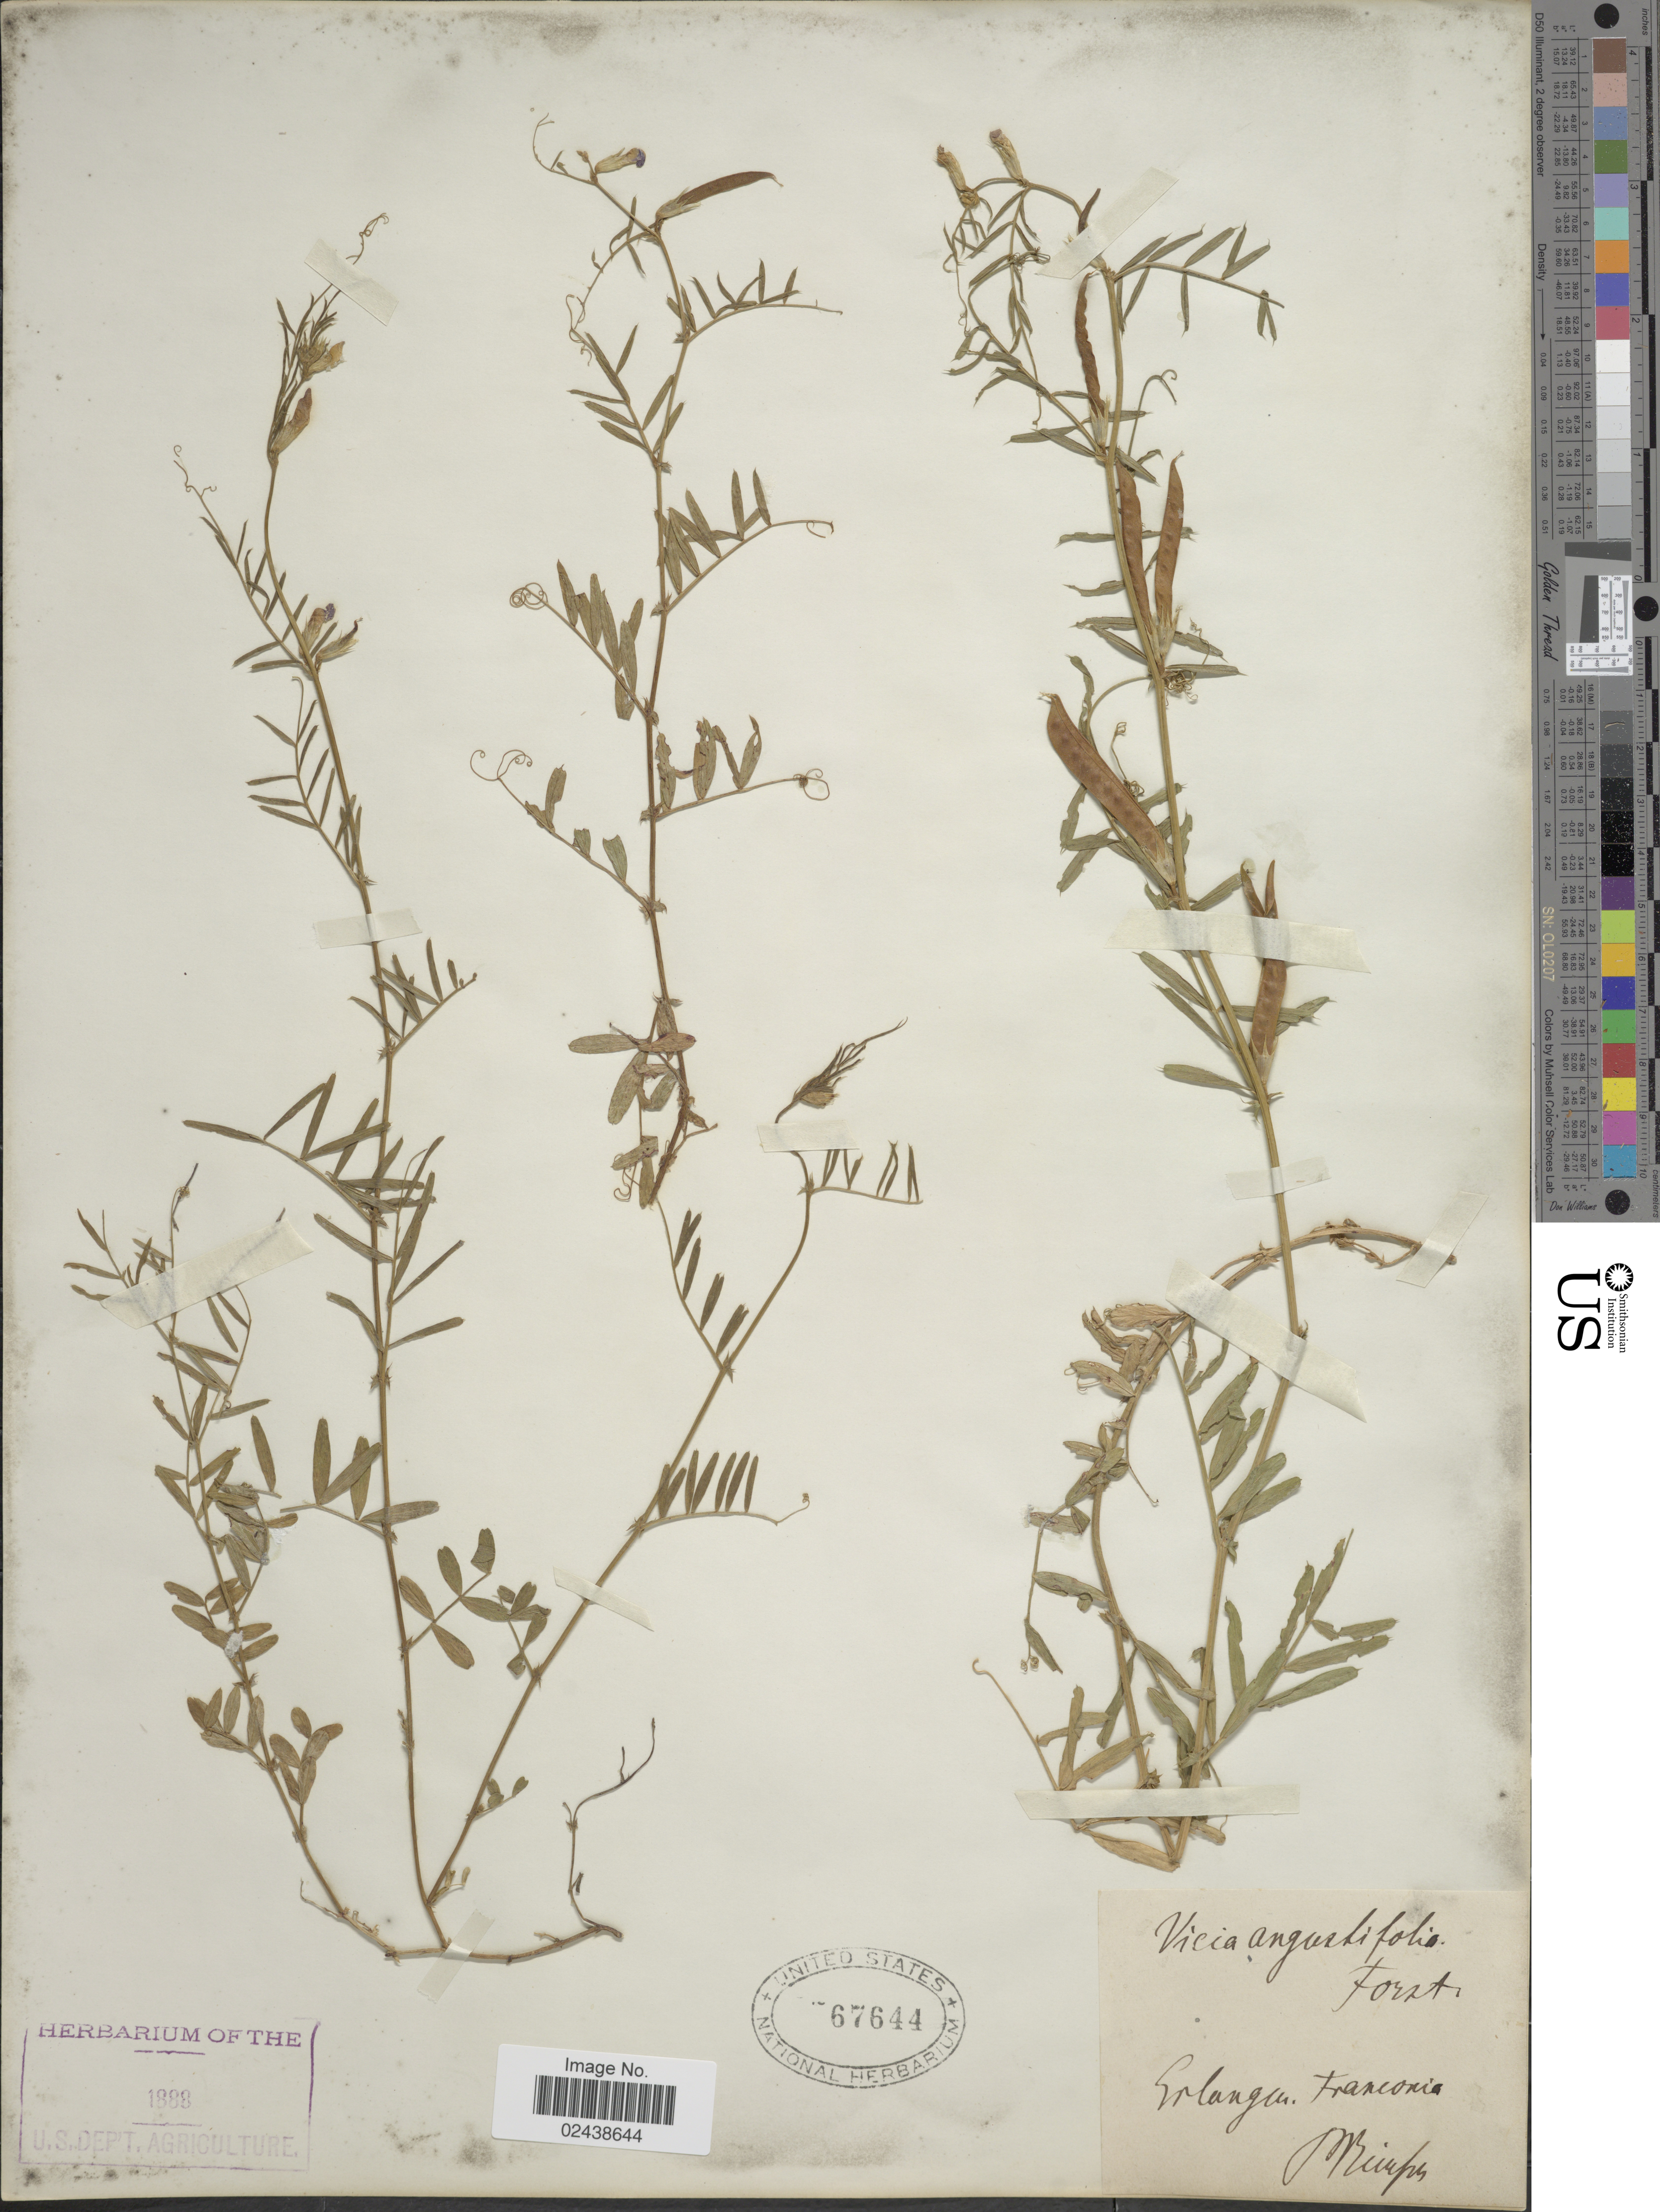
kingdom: Plantae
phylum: Tracheophyta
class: Magnoliopsida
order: Fabales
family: Fabaceae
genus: Vicia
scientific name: Vicia angustifolia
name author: L.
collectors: P.F. Reinsch (herbarium)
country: Germany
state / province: Bayern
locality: Erlangen. Franconia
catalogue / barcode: US 67644